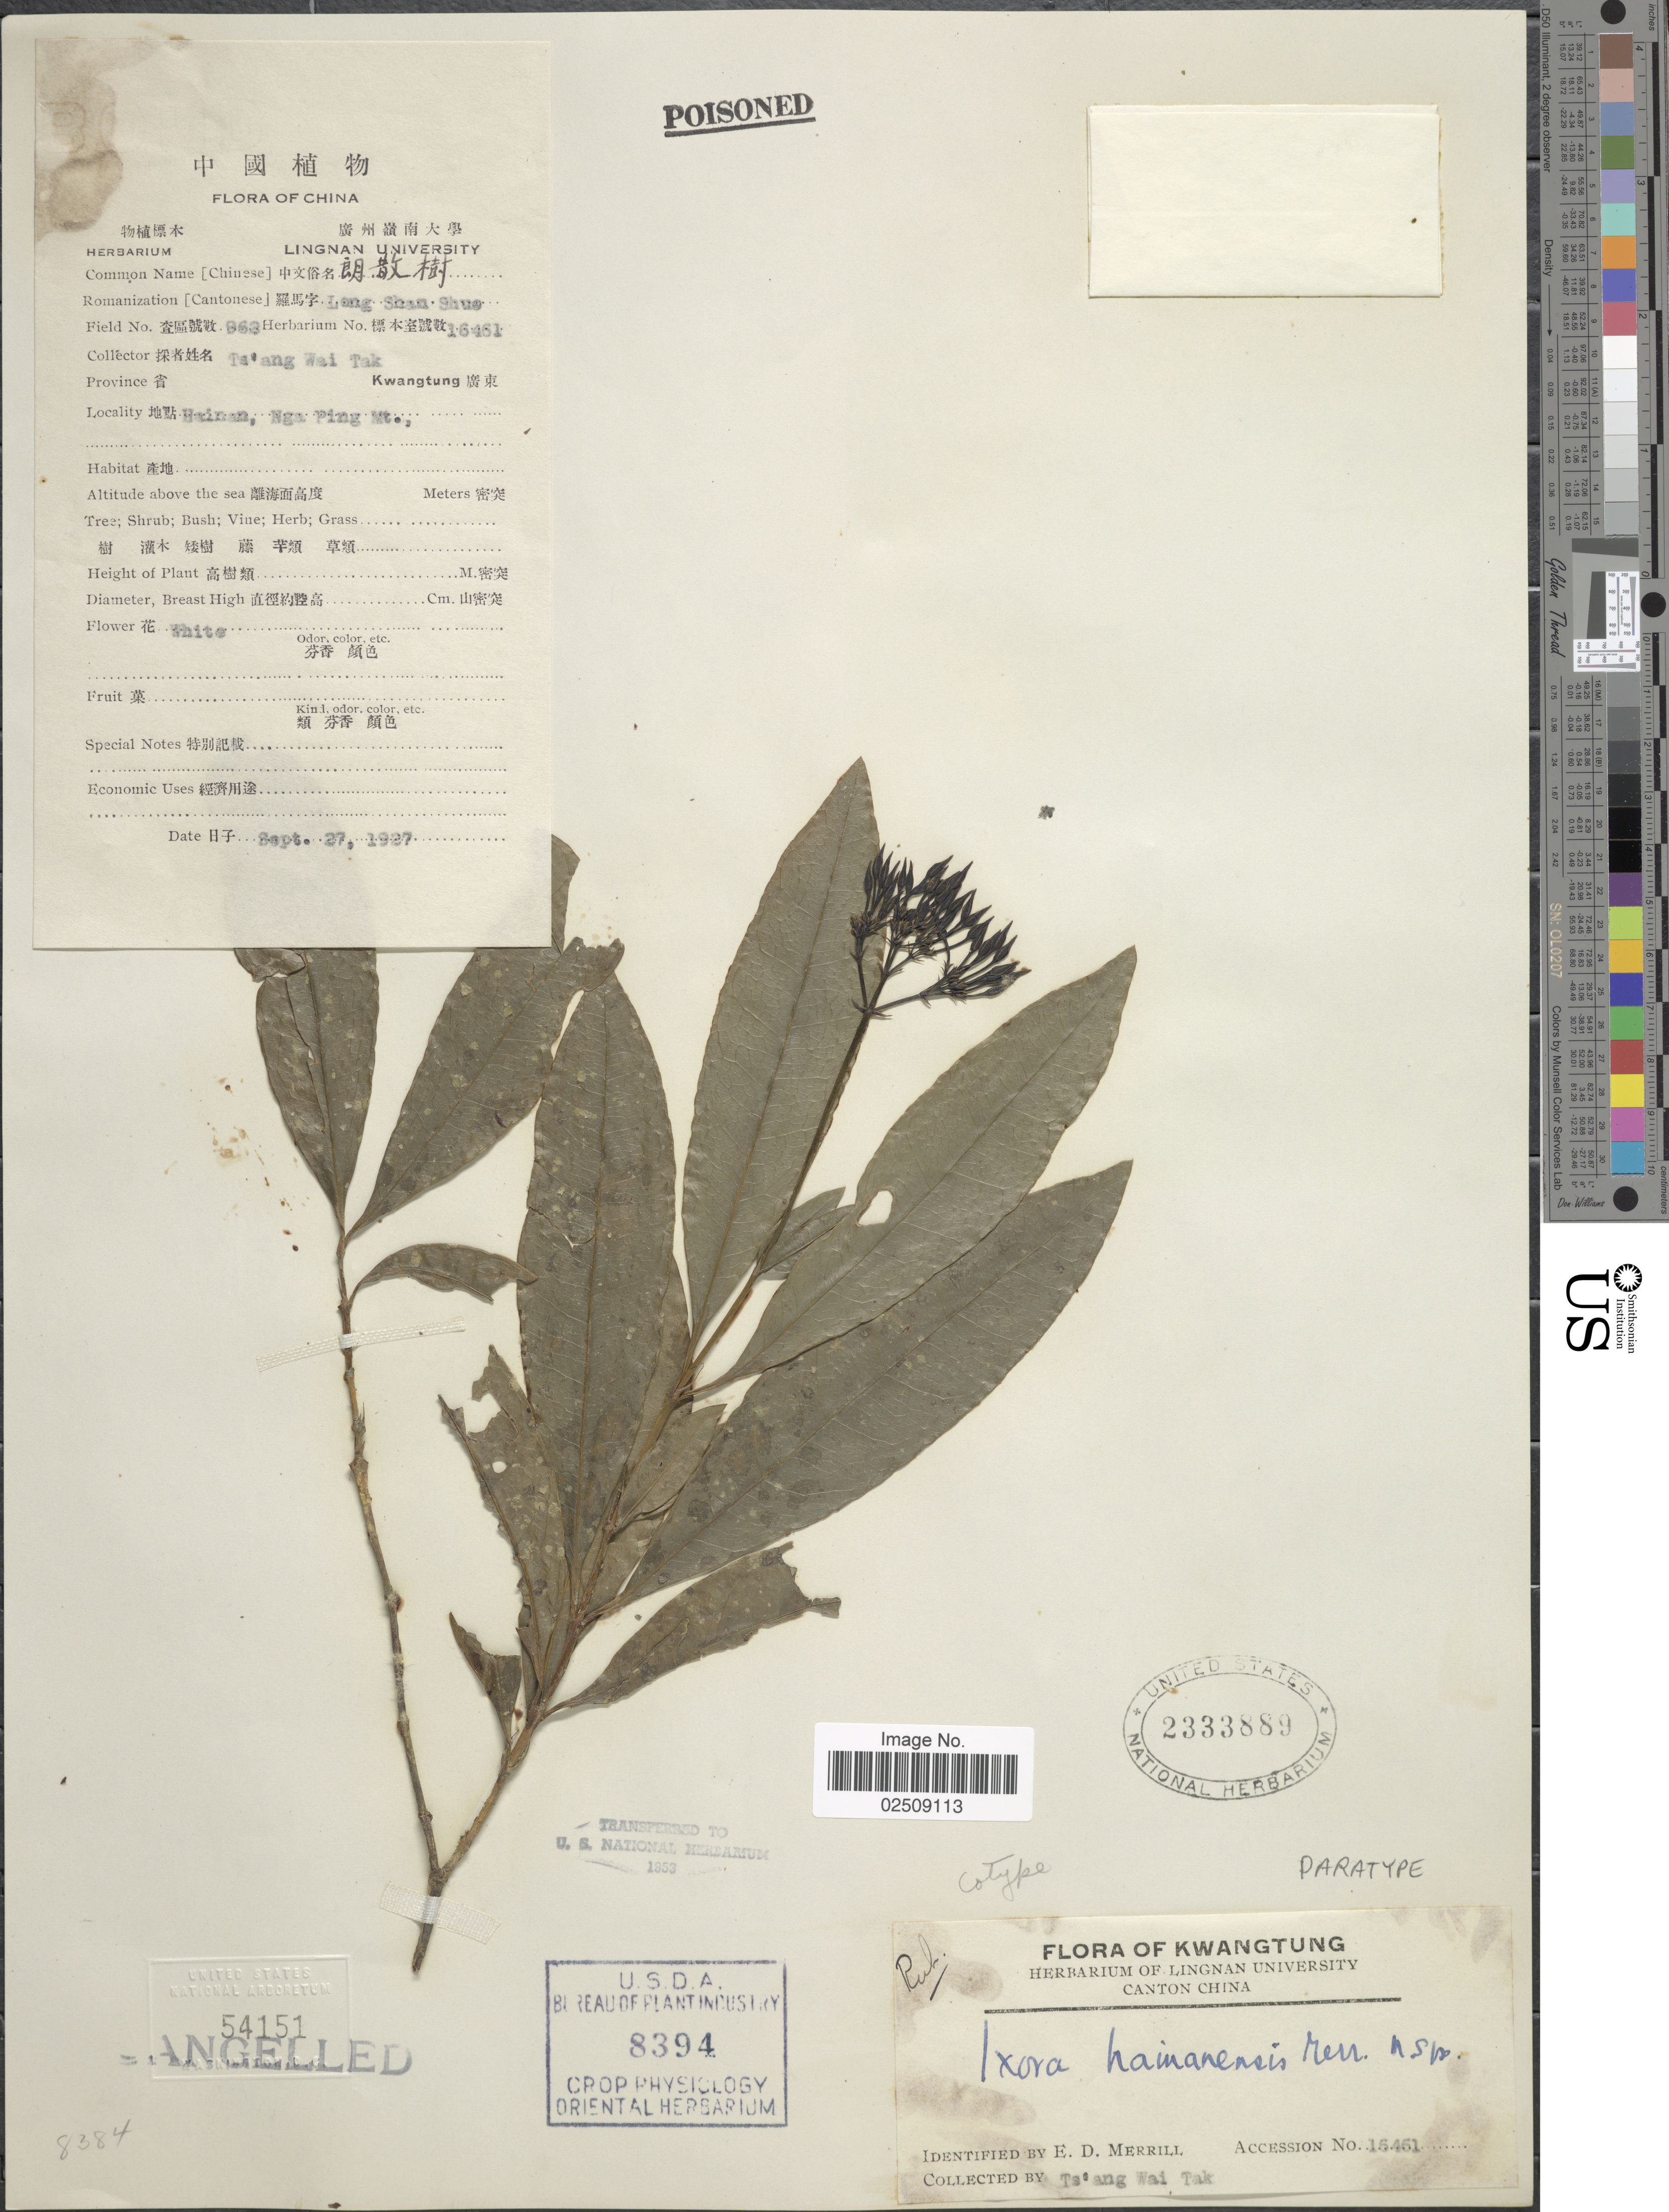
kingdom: Plantae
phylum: Tracheophyta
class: Magnoliopsida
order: Gentianales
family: Rubiaceae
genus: Ixora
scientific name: Ixora hainanensis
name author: Merr.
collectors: W. T. Tsang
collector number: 863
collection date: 1927-09-27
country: China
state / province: Guangdong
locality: Province Kwangtung. Hainan, Nga Ping Mt.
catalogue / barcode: US 2333889